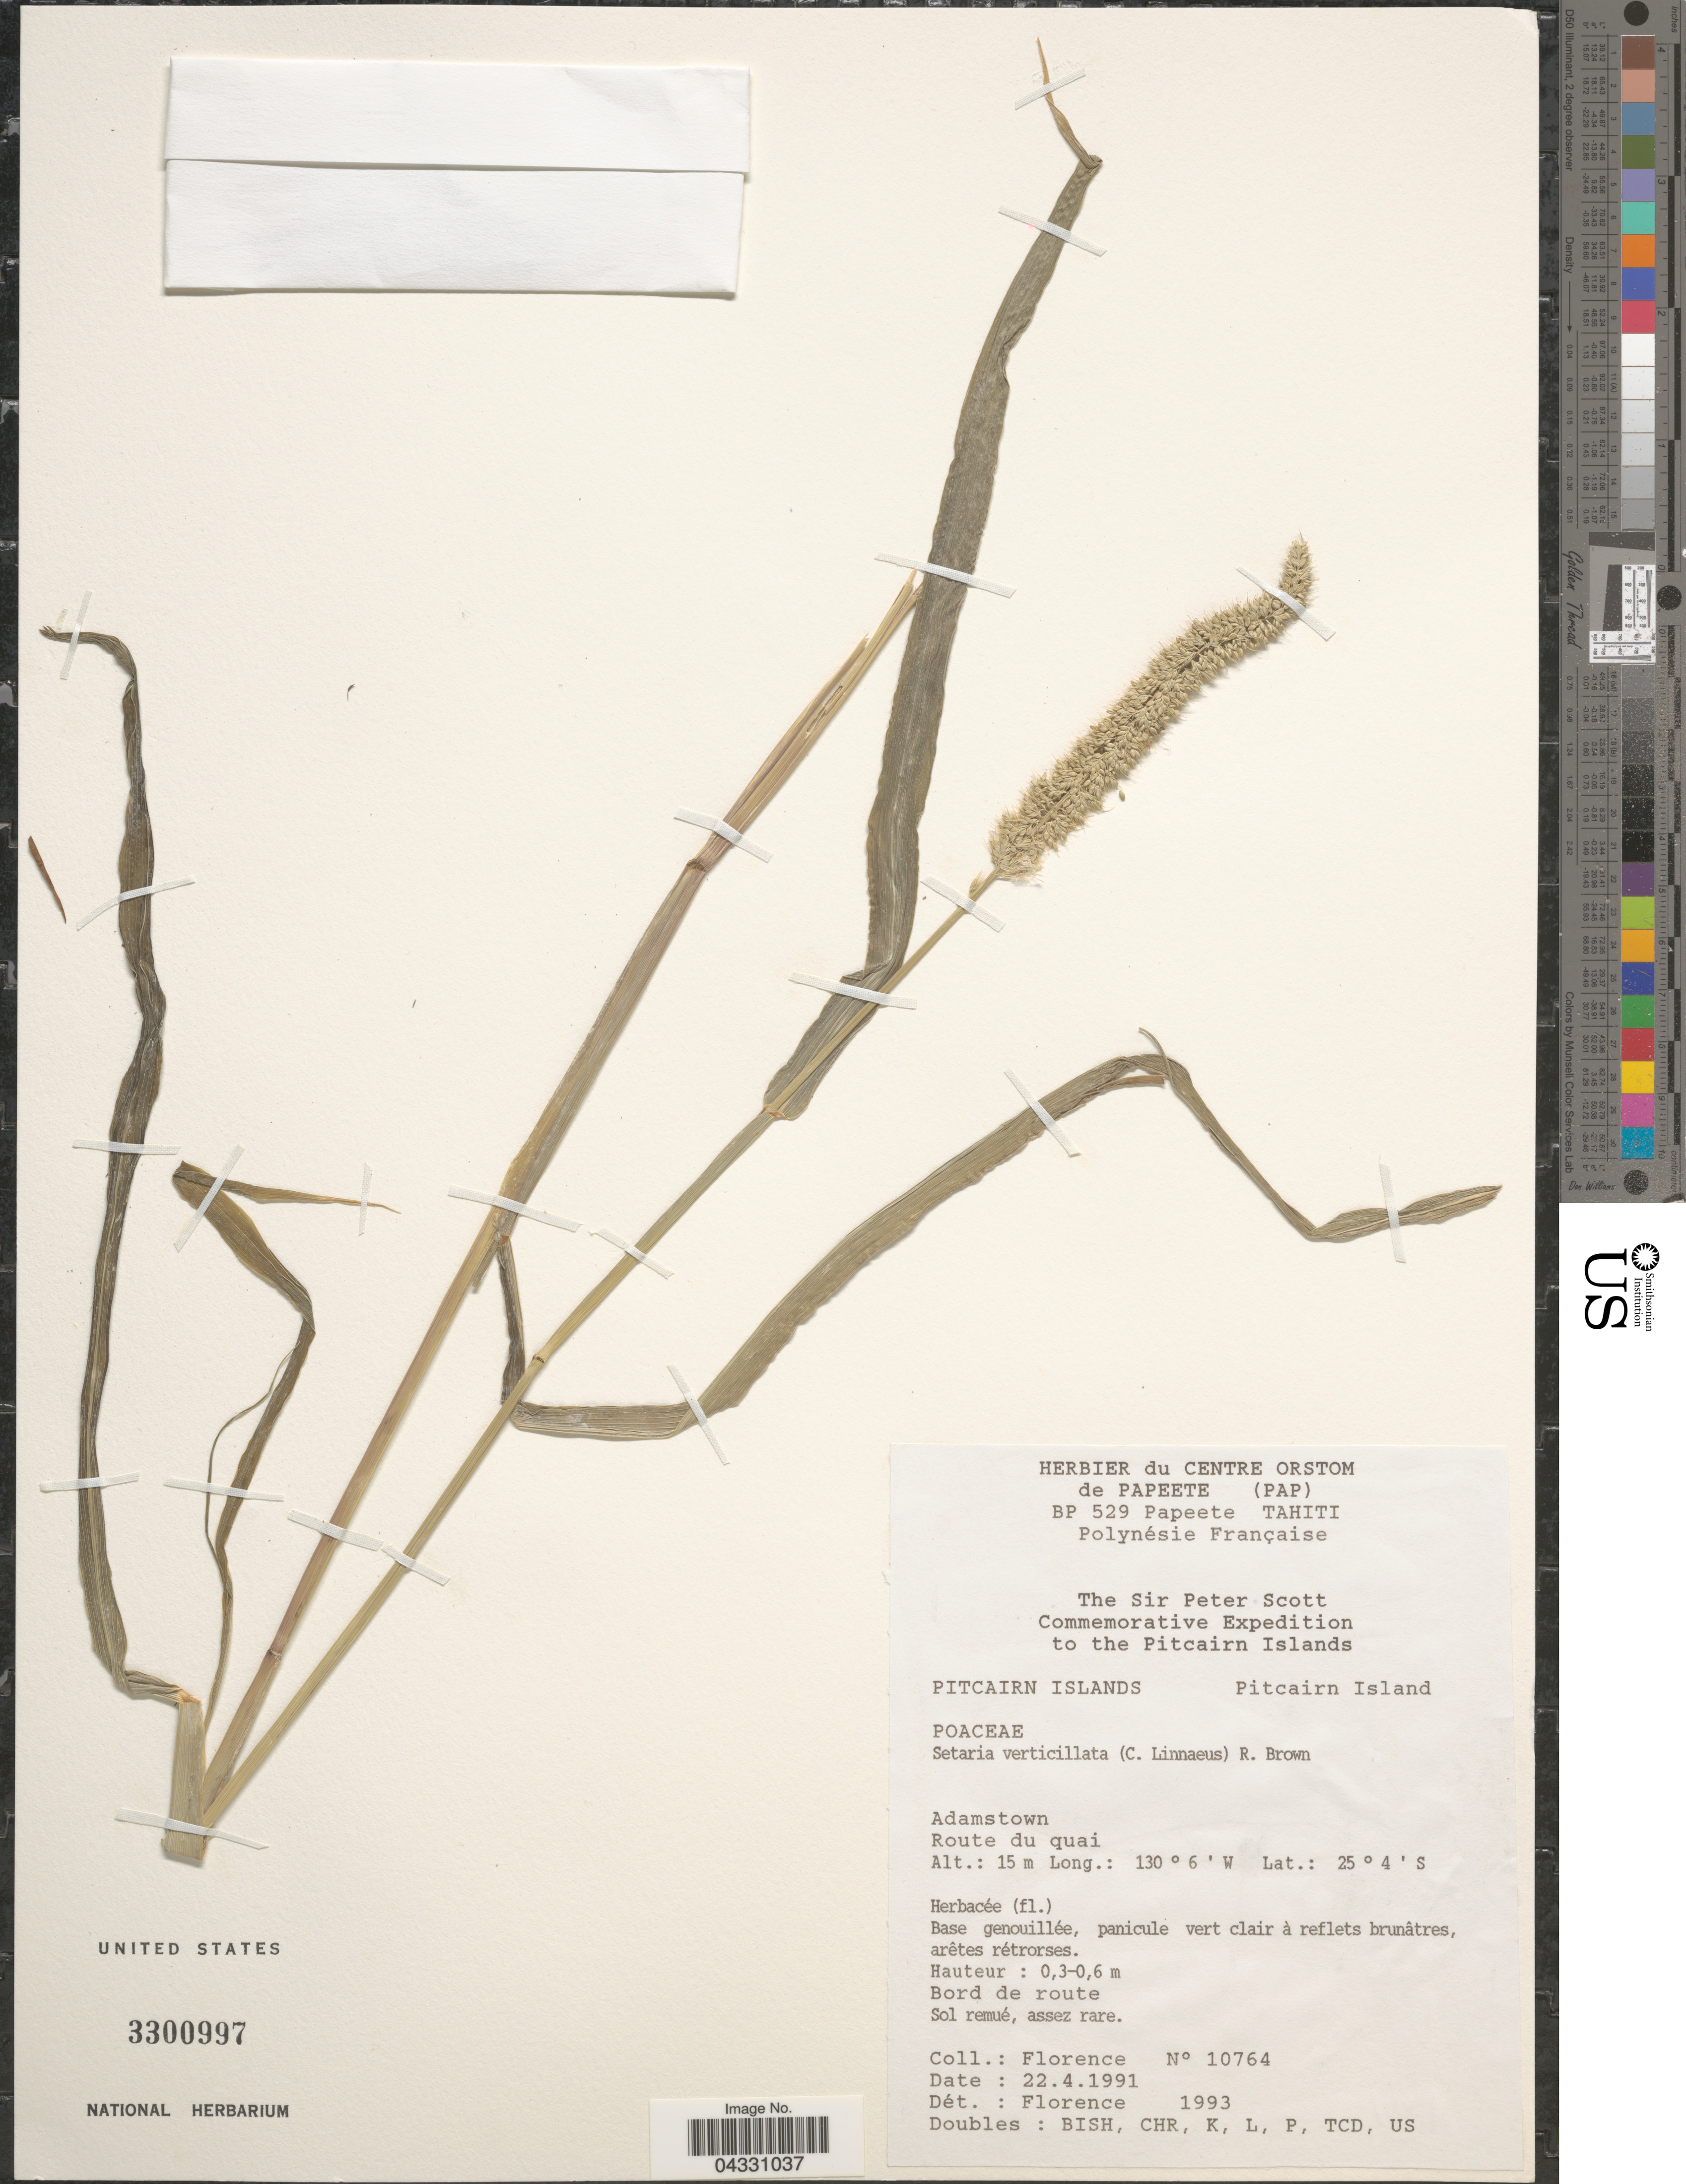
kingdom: Plantae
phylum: Tracheophyta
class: Liliopsida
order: Poales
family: Poaceae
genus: Setaria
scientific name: Setaria adhaerens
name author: (Forssk.) Chiov.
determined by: Wagner, W. L., (BOT), Smithsonian Institution - National Museum of Natural History (UNITED STATES)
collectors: -. Florence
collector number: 10764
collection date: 1991-04-22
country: Pitcairn Islands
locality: Pitcairn Island. Adamstown. Route du quai.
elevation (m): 15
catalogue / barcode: US 3300997